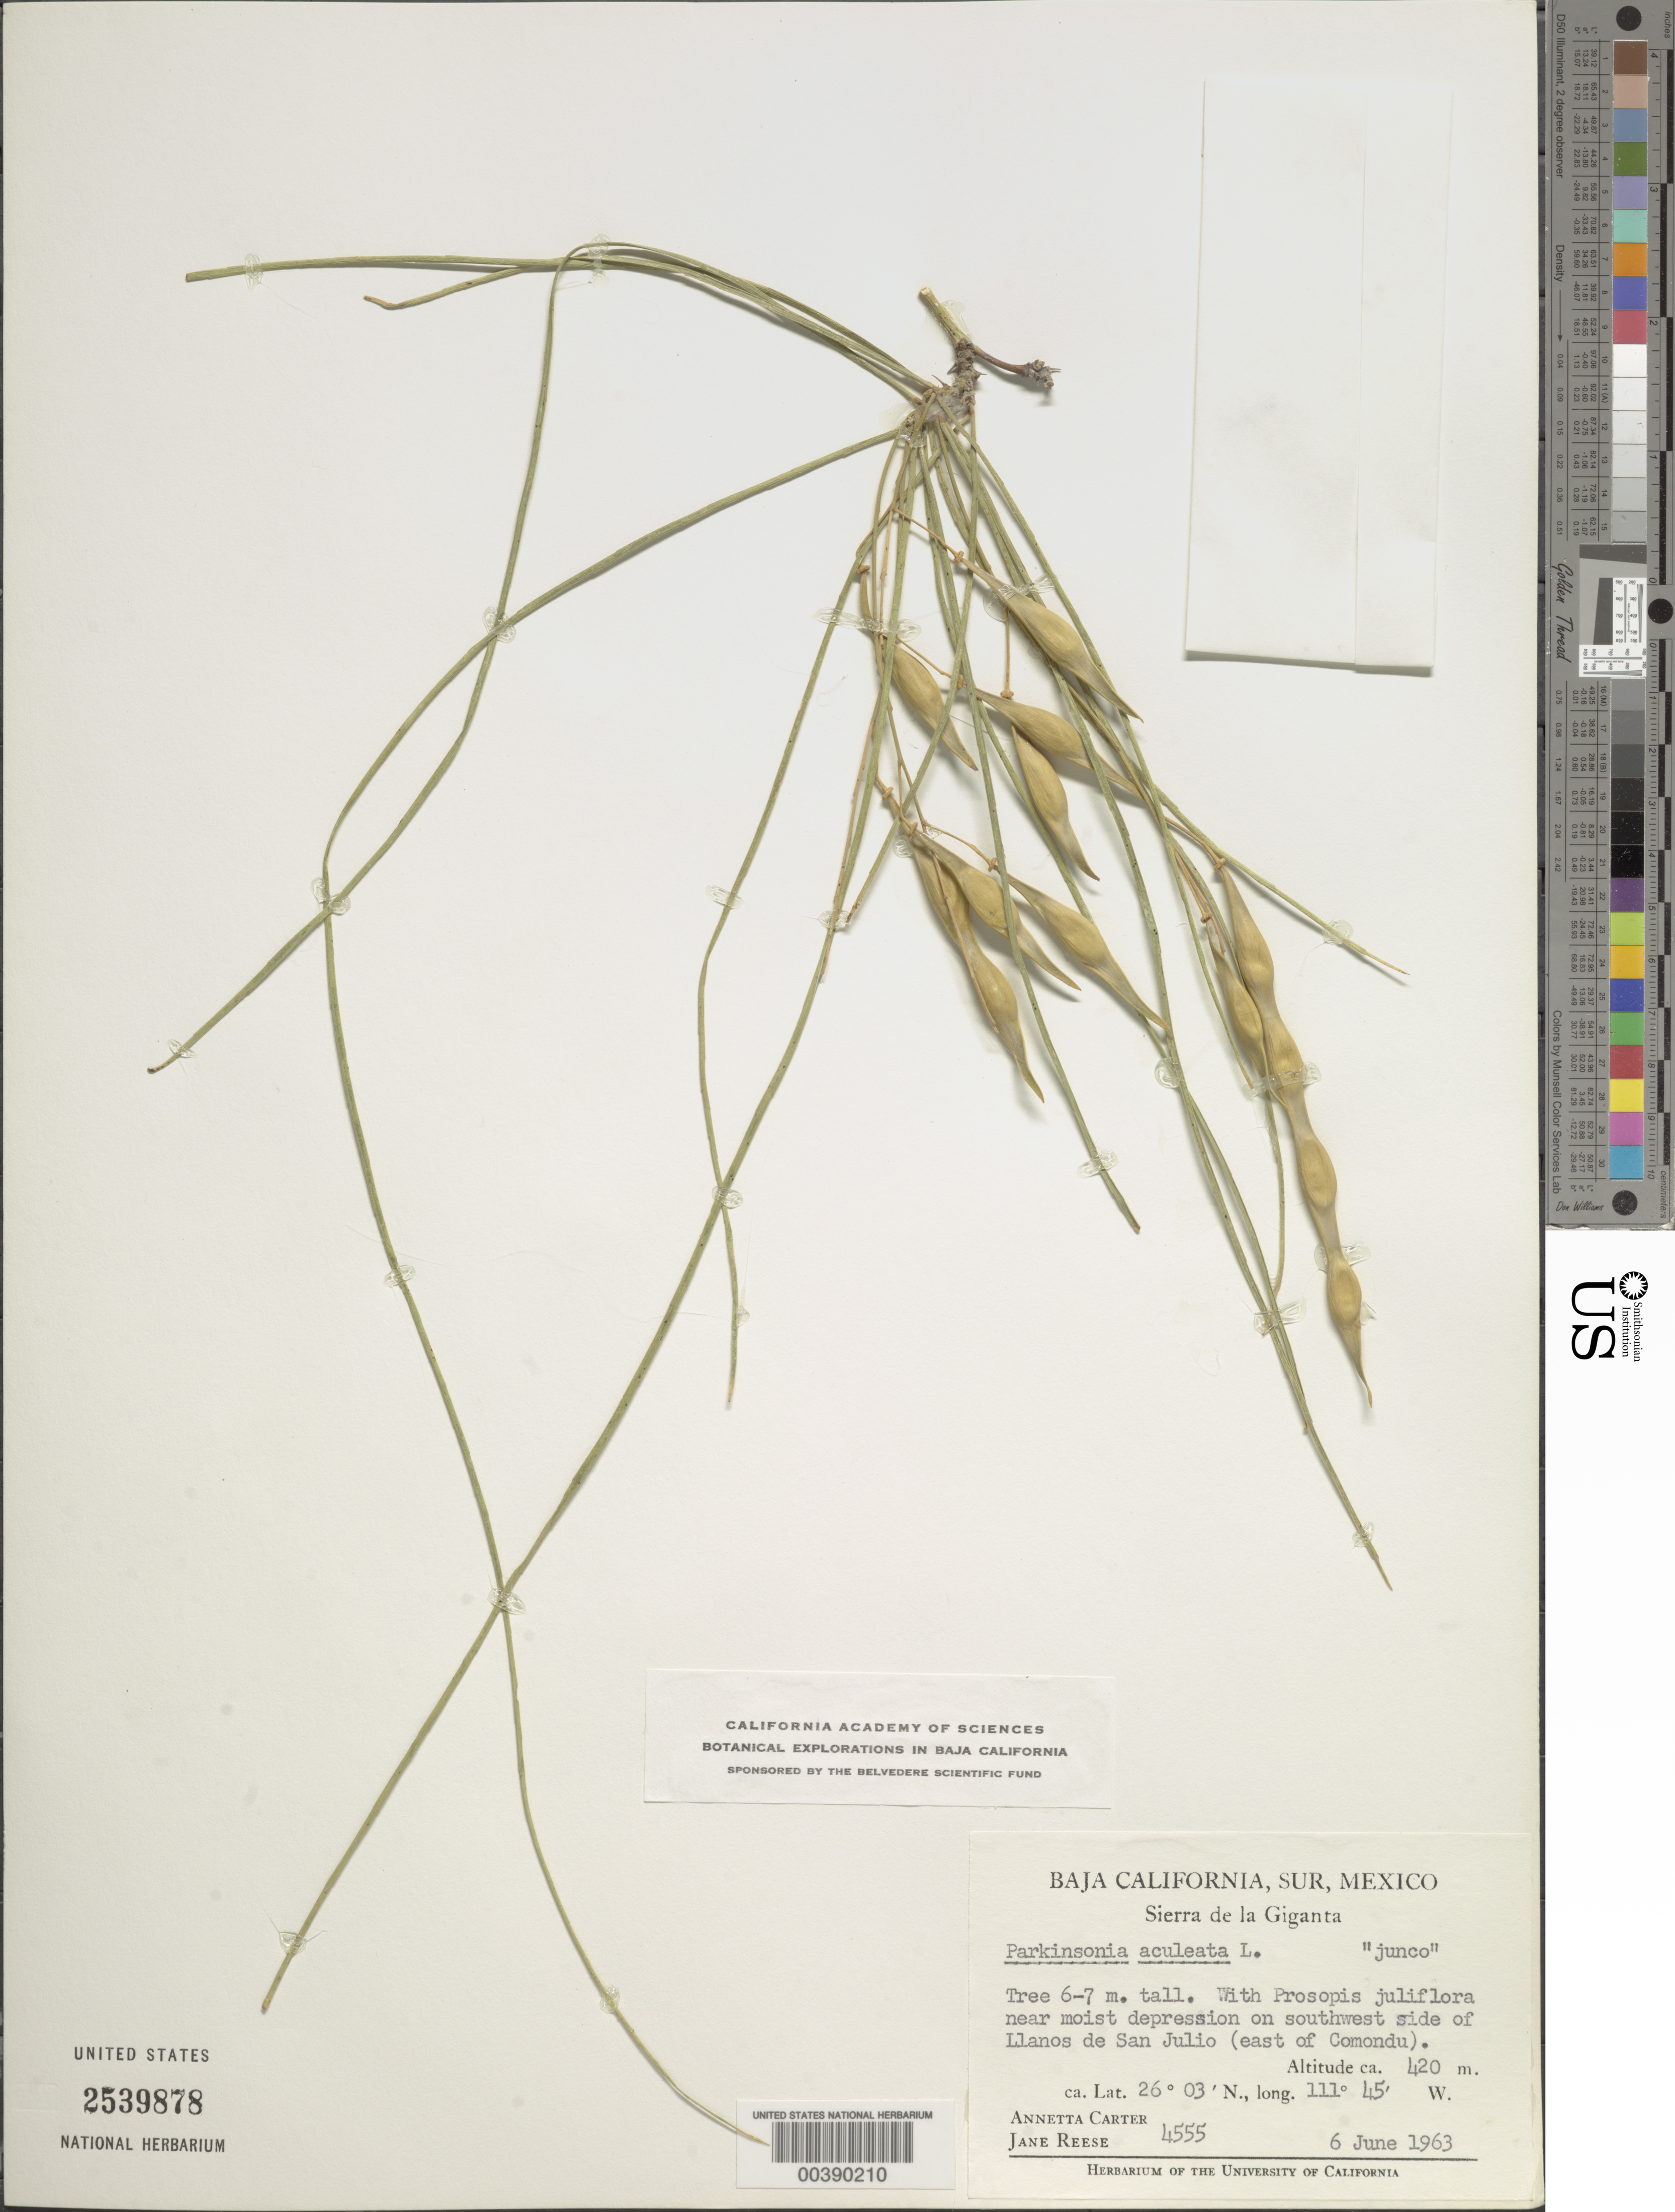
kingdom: Plantae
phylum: Tracheophyta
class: Magnoliopsida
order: Fabales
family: Fabaceae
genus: Parkinsonia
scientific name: Parkinsonia aculeata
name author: L.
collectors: A. M. Carter & J. Reese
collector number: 4555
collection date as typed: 06 Jun 1963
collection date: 1963-06-06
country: Mexico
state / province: Baja California Sur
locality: llanos de san julio, E of comondu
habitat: Near moist depression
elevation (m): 420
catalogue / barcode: US 2539878